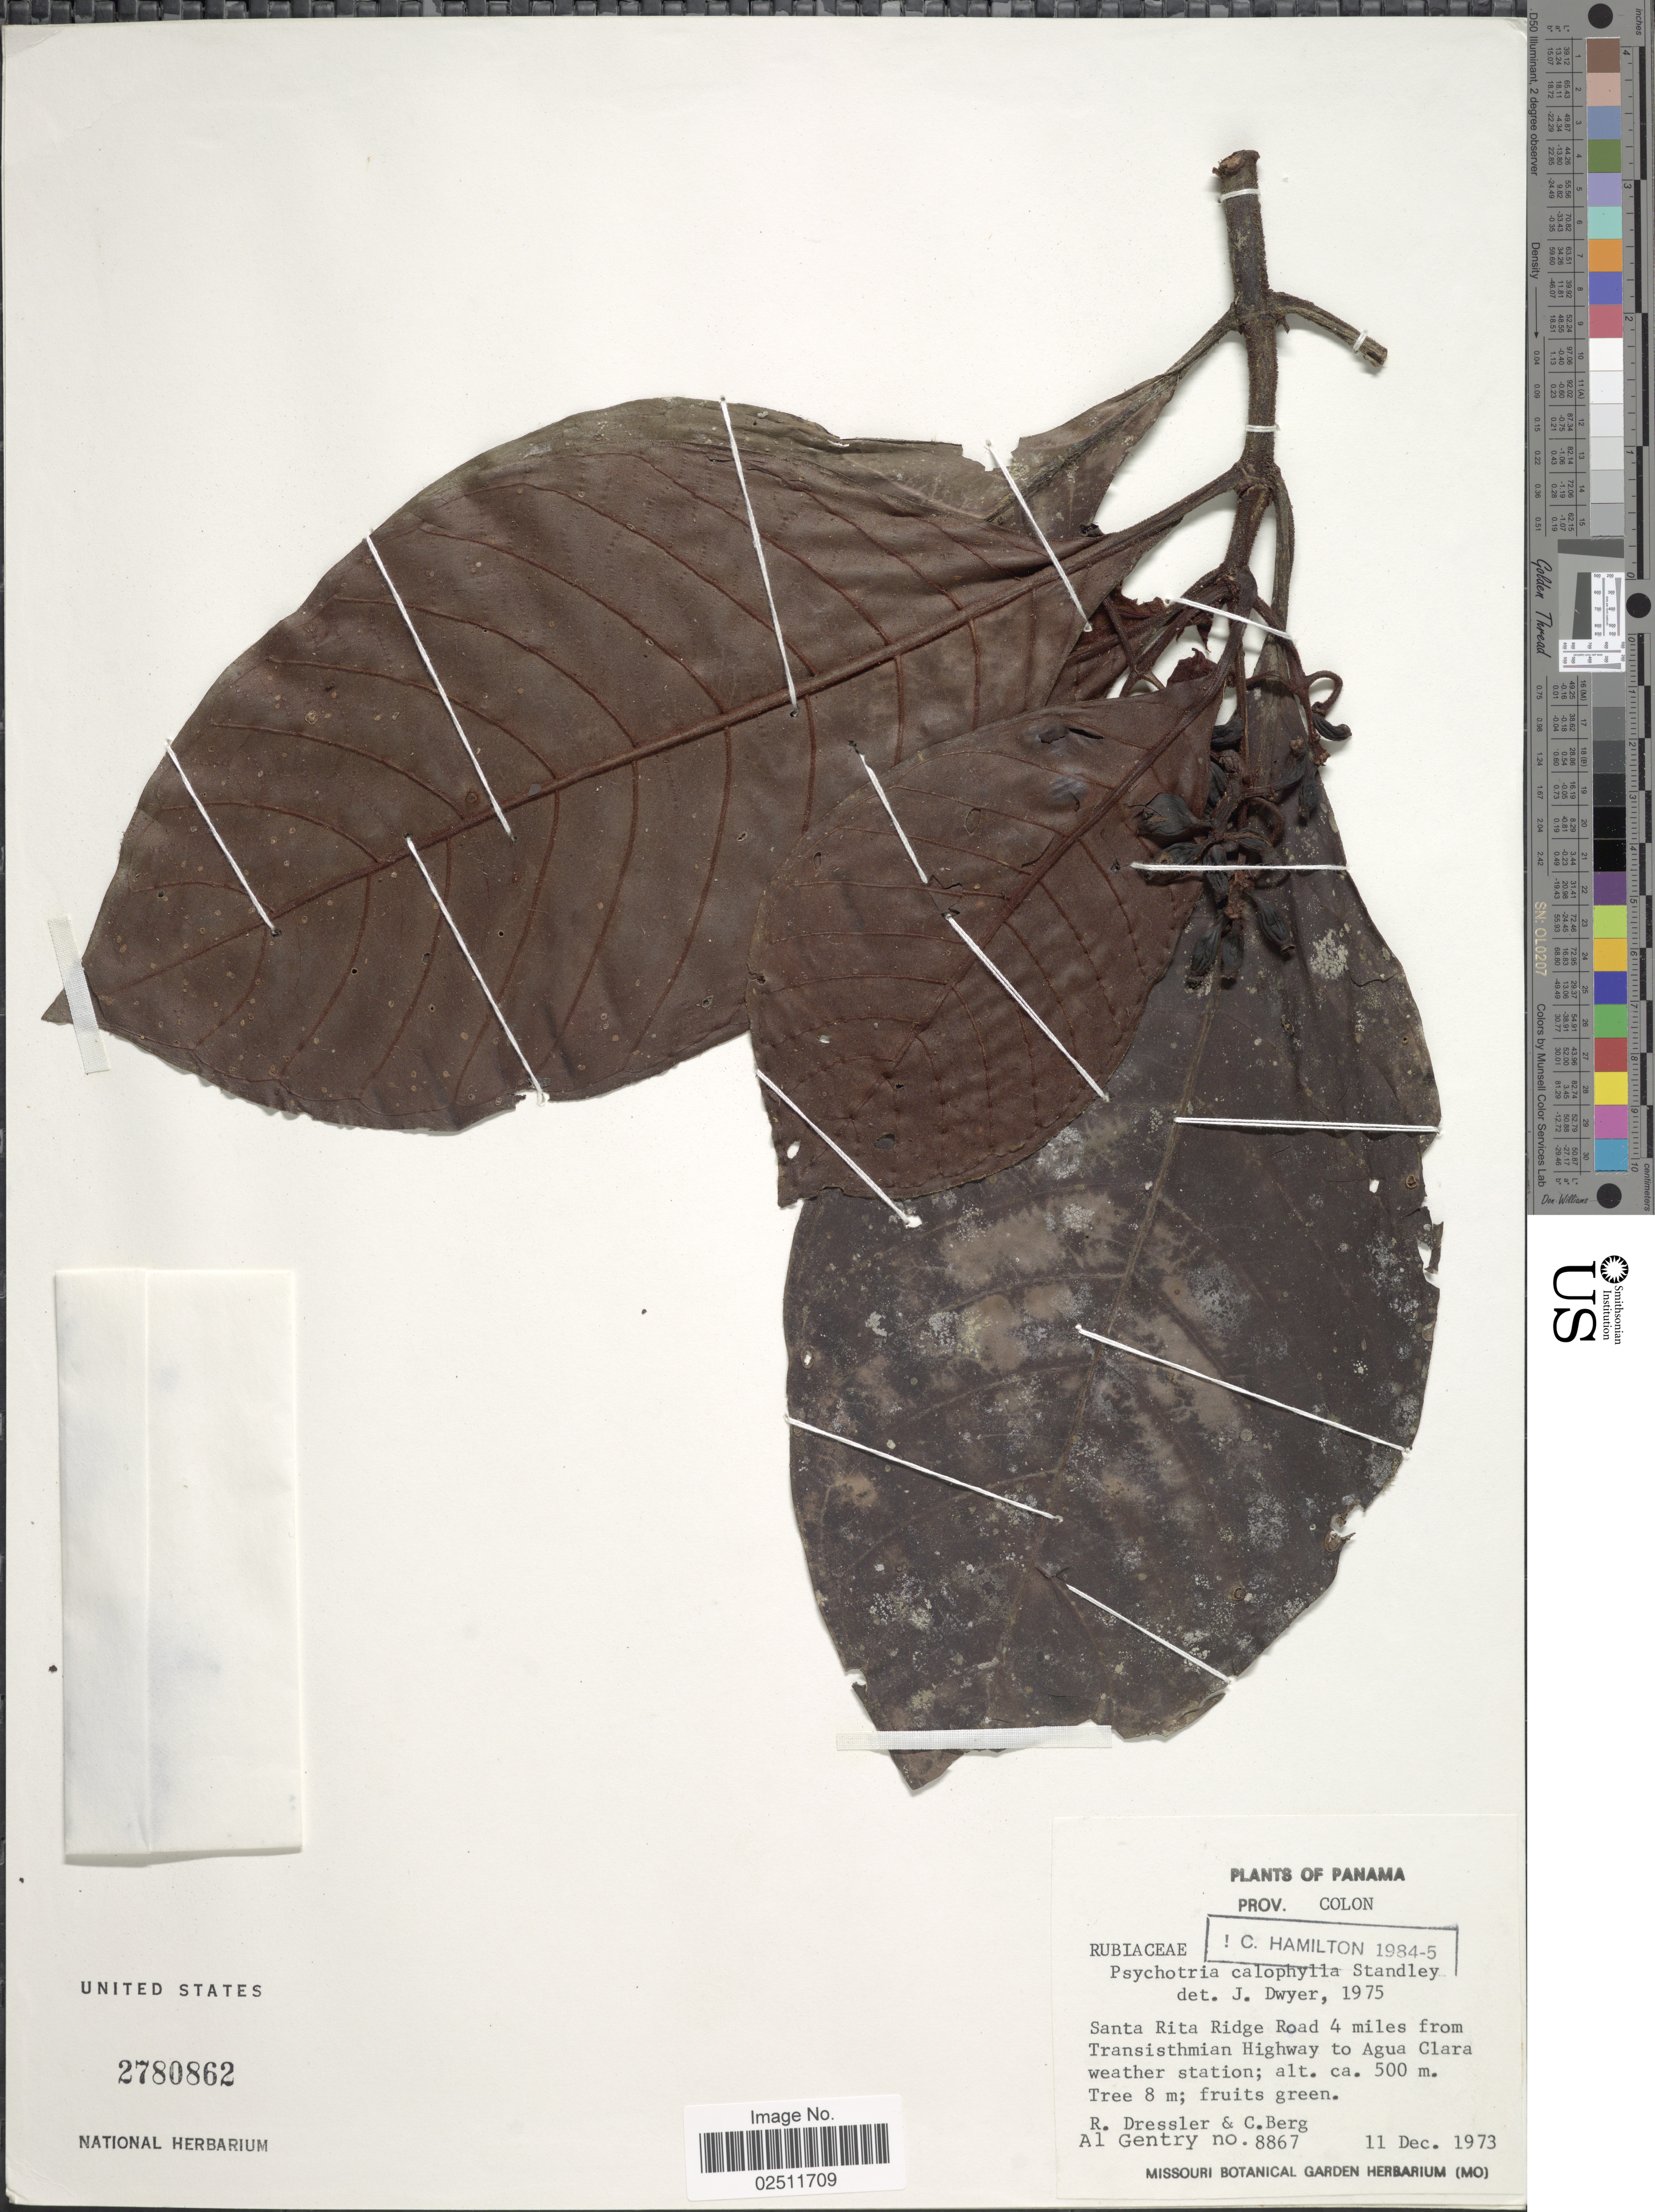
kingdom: Plantae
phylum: Tracheophyta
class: Magnoliopsida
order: Gentianales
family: Rubiaceae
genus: Psychotria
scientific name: Psychotria calophylla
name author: Standl.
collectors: R. Dressler, C. Berg & A. H. Gentry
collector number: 8867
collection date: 1973-12-11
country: Honduras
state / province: Colón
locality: Santa Rita Ridge Road 4 miles from Transisthmian Highway to Agua Clara weather station.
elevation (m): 500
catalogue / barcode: US 2780862